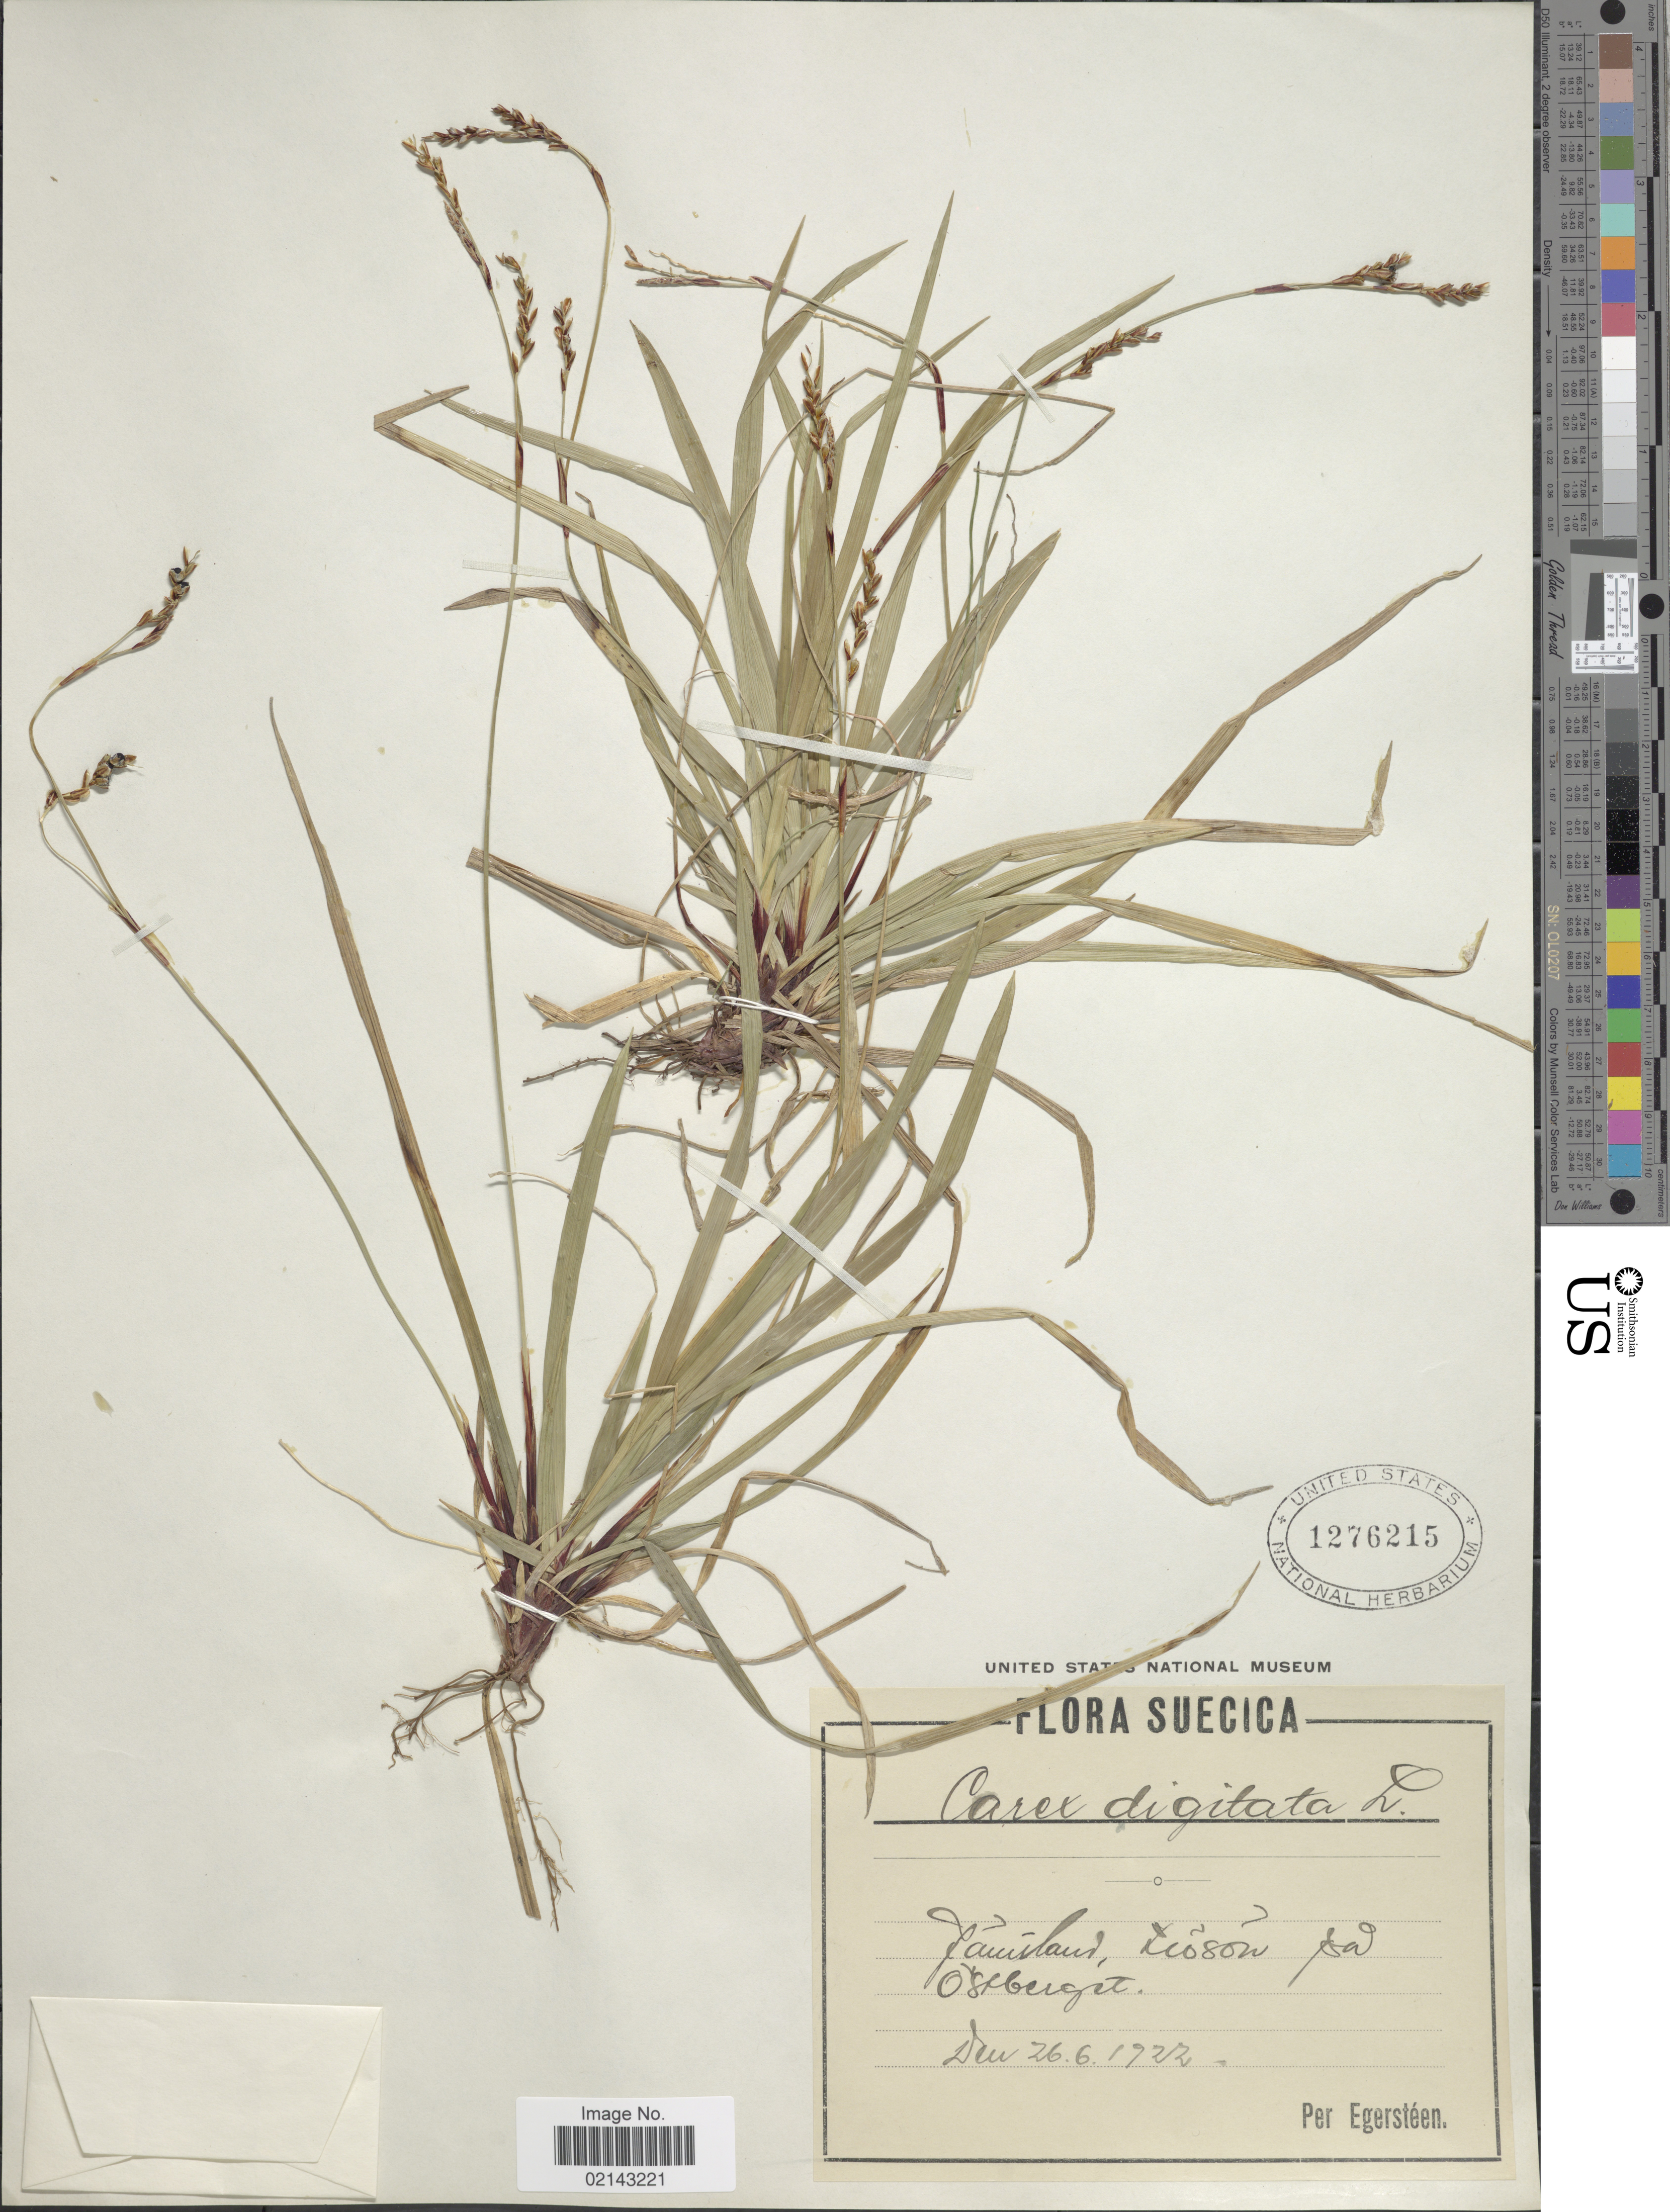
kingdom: Plantae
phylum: Tracheophyta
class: Liliopsida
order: Poales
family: Cyperaceae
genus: Carex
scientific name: Carex digitata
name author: L.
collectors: Egerstéen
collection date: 1922-06-26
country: Sweden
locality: Jamtland, Froson pr Ostberget.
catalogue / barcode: US 1276215